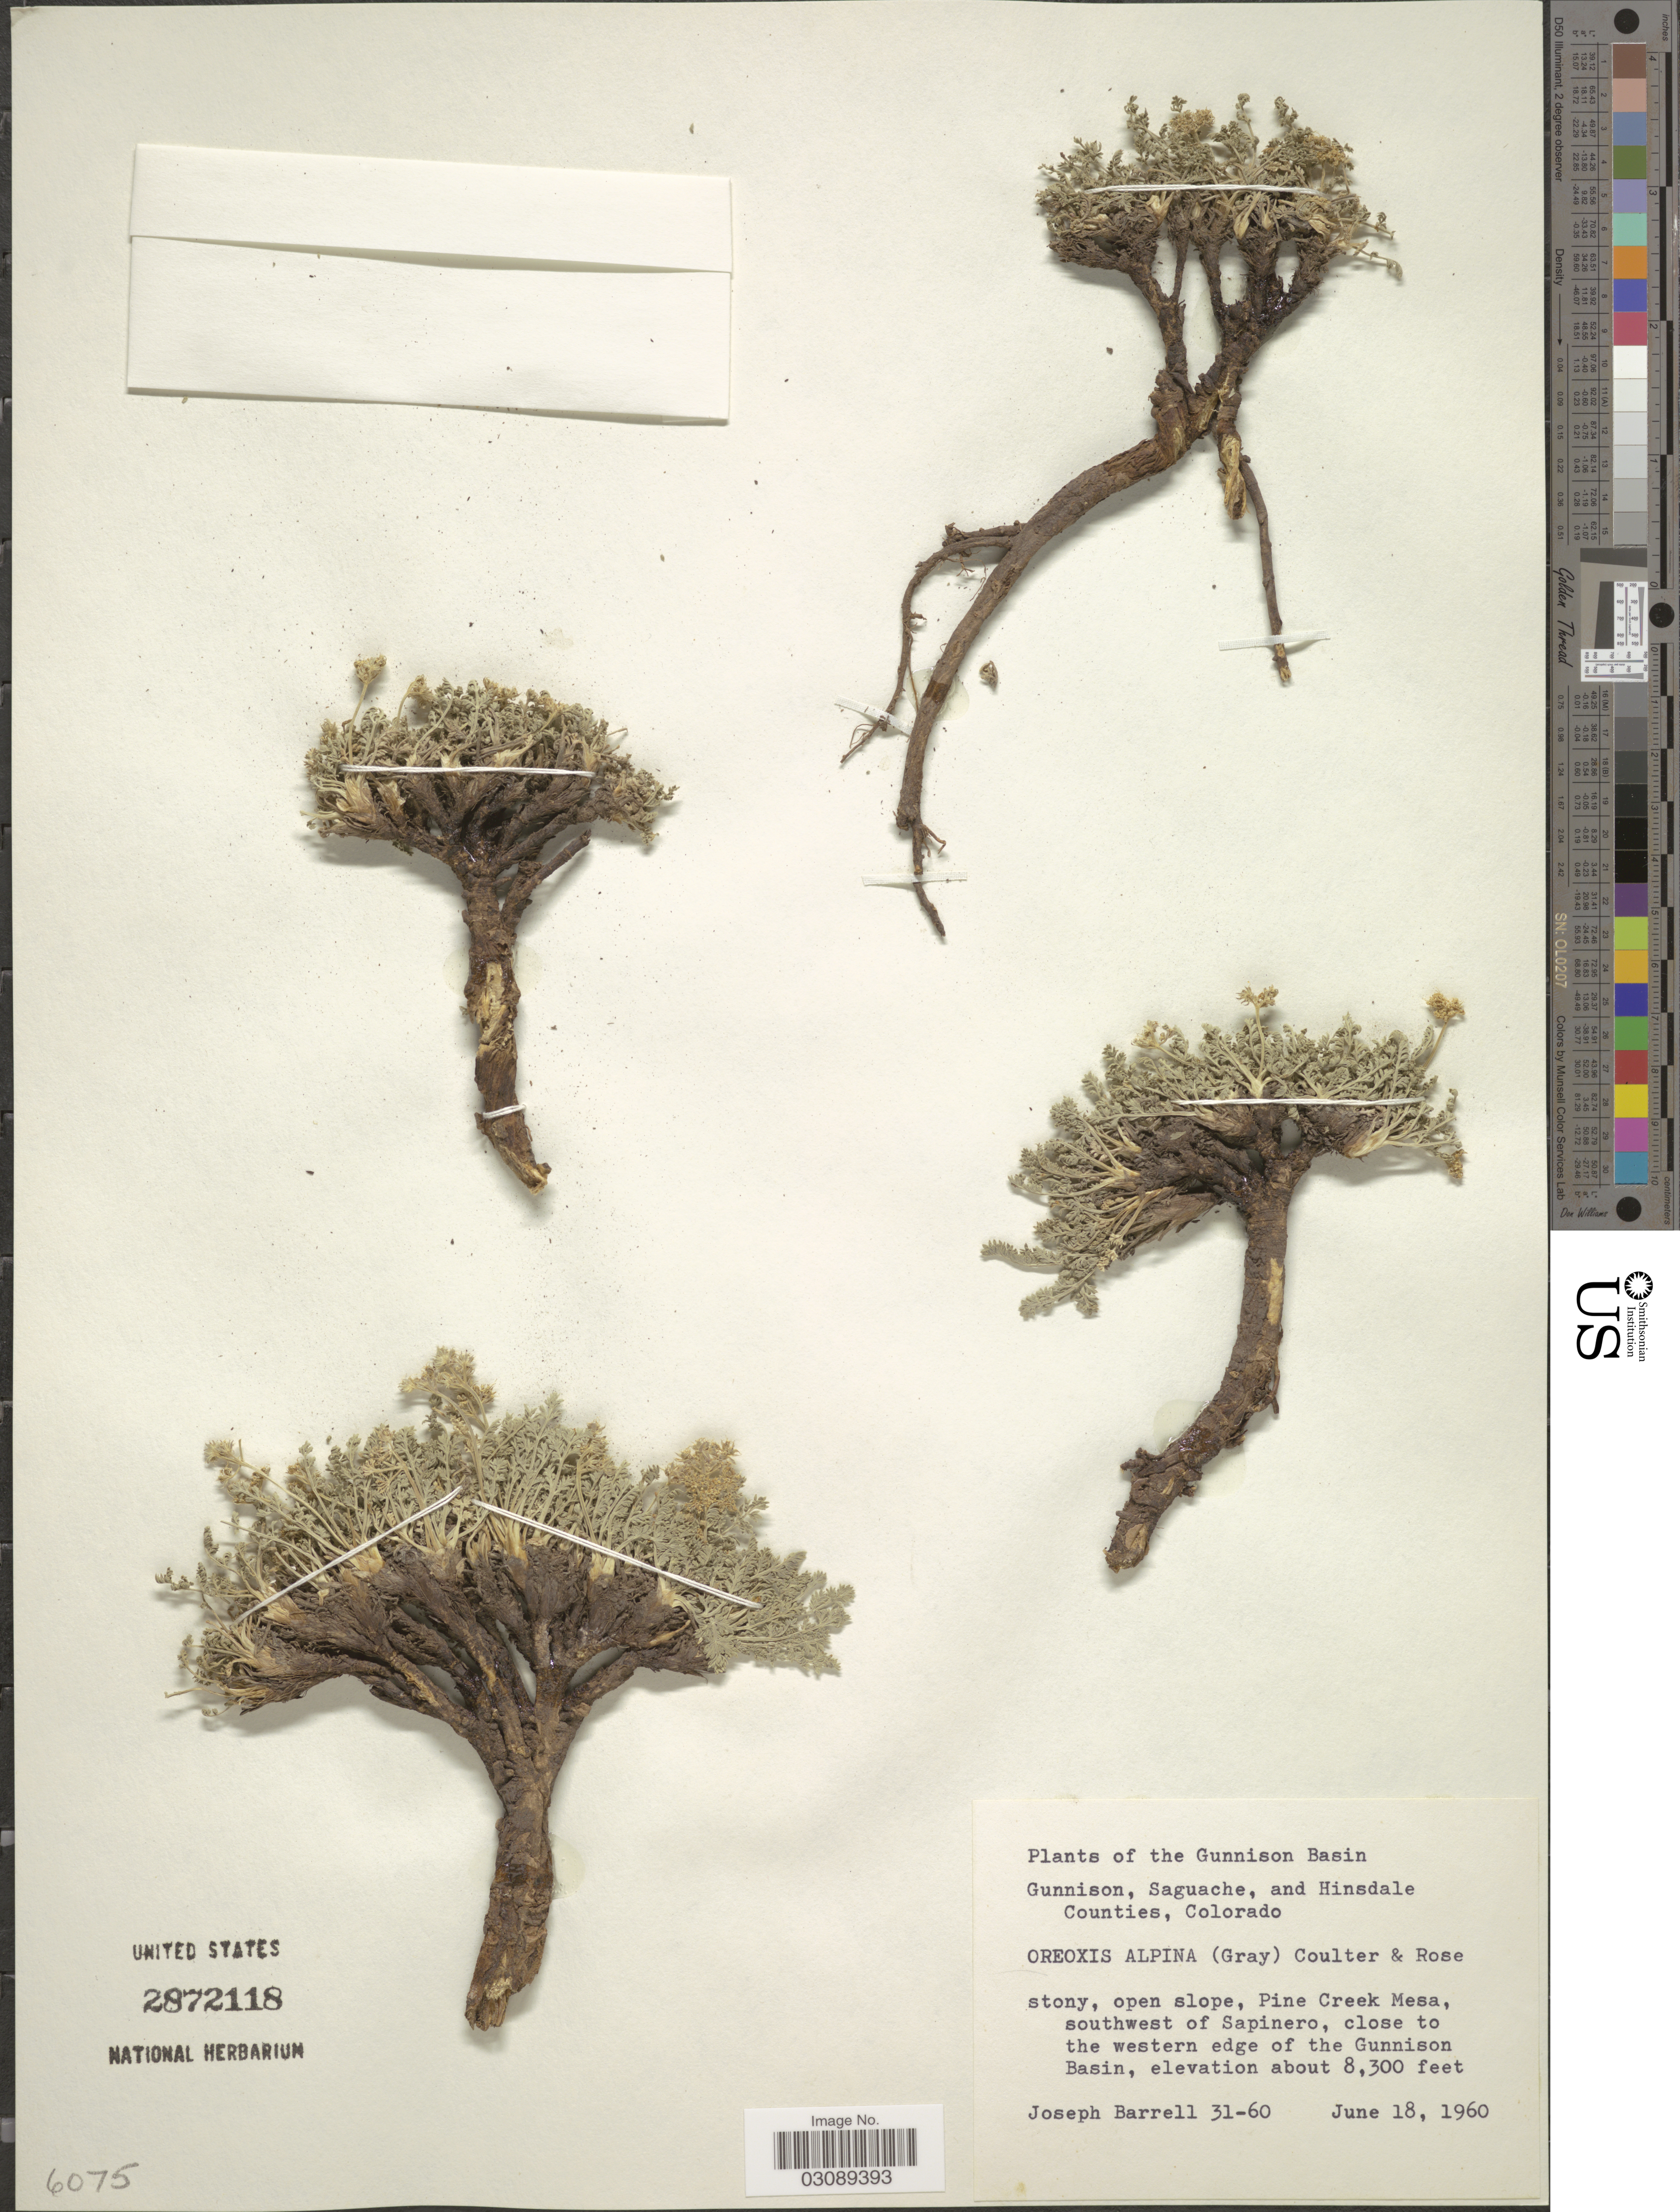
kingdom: Plantae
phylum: Tracheophyta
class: Magnoliopsida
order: Apiales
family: Apiaceae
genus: Oreoxis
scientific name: Oreoxis alpina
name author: (A. Gray) J.M. Coult. & Rose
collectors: J. Barrell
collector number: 31-60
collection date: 1960-06-18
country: United States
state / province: Colorado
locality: Gunnison Basin. Pine Creek Mesa, southwest of Sapinero, close to the western edge of the Gunnison Basin.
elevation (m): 2530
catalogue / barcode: US 2872118